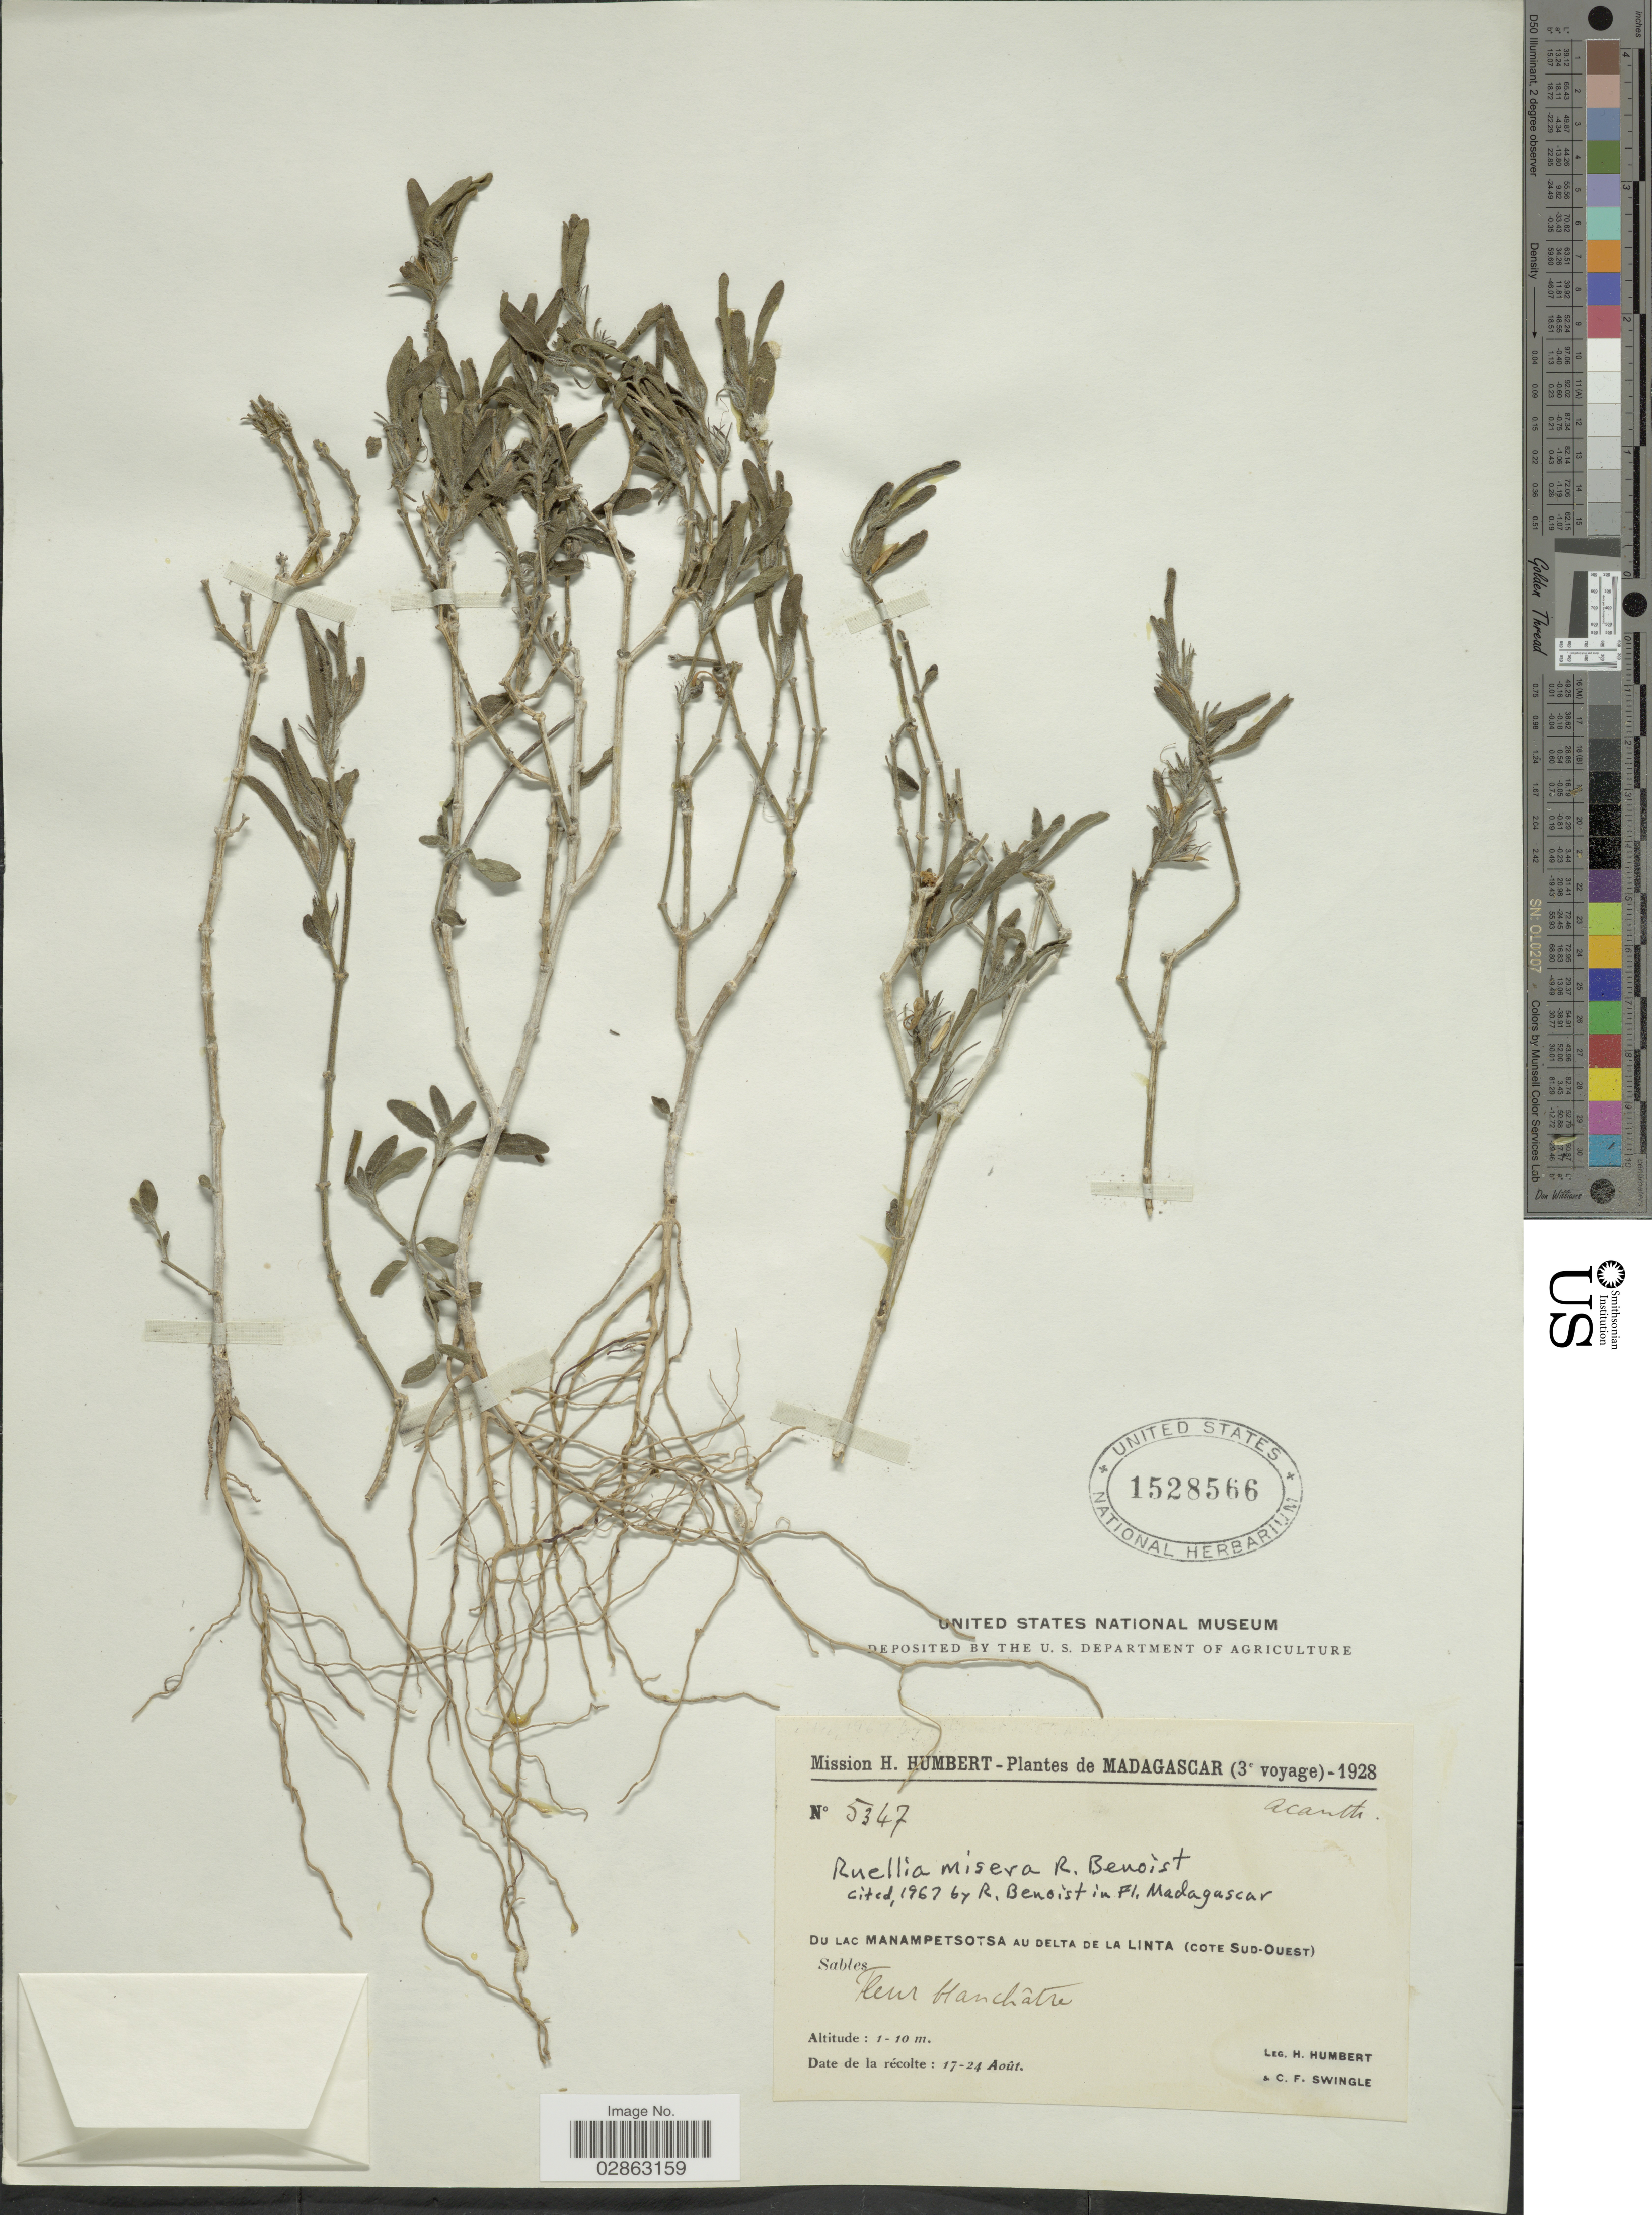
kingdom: Plantae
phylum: Tracheophyta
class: Magnoliopsida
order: Lamiales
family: Acanthaceae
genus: Ruellia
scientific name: Ruellia misera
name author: Benoist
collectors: H. Humbert & C. Swingle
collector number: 5347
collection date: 1928-08-17/1928-08-24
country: Madagascar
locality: Du Lac Manampetsotsa au delta de la Linta (Cote Sud-Ouest).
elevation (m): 1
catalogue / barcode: US 1528566